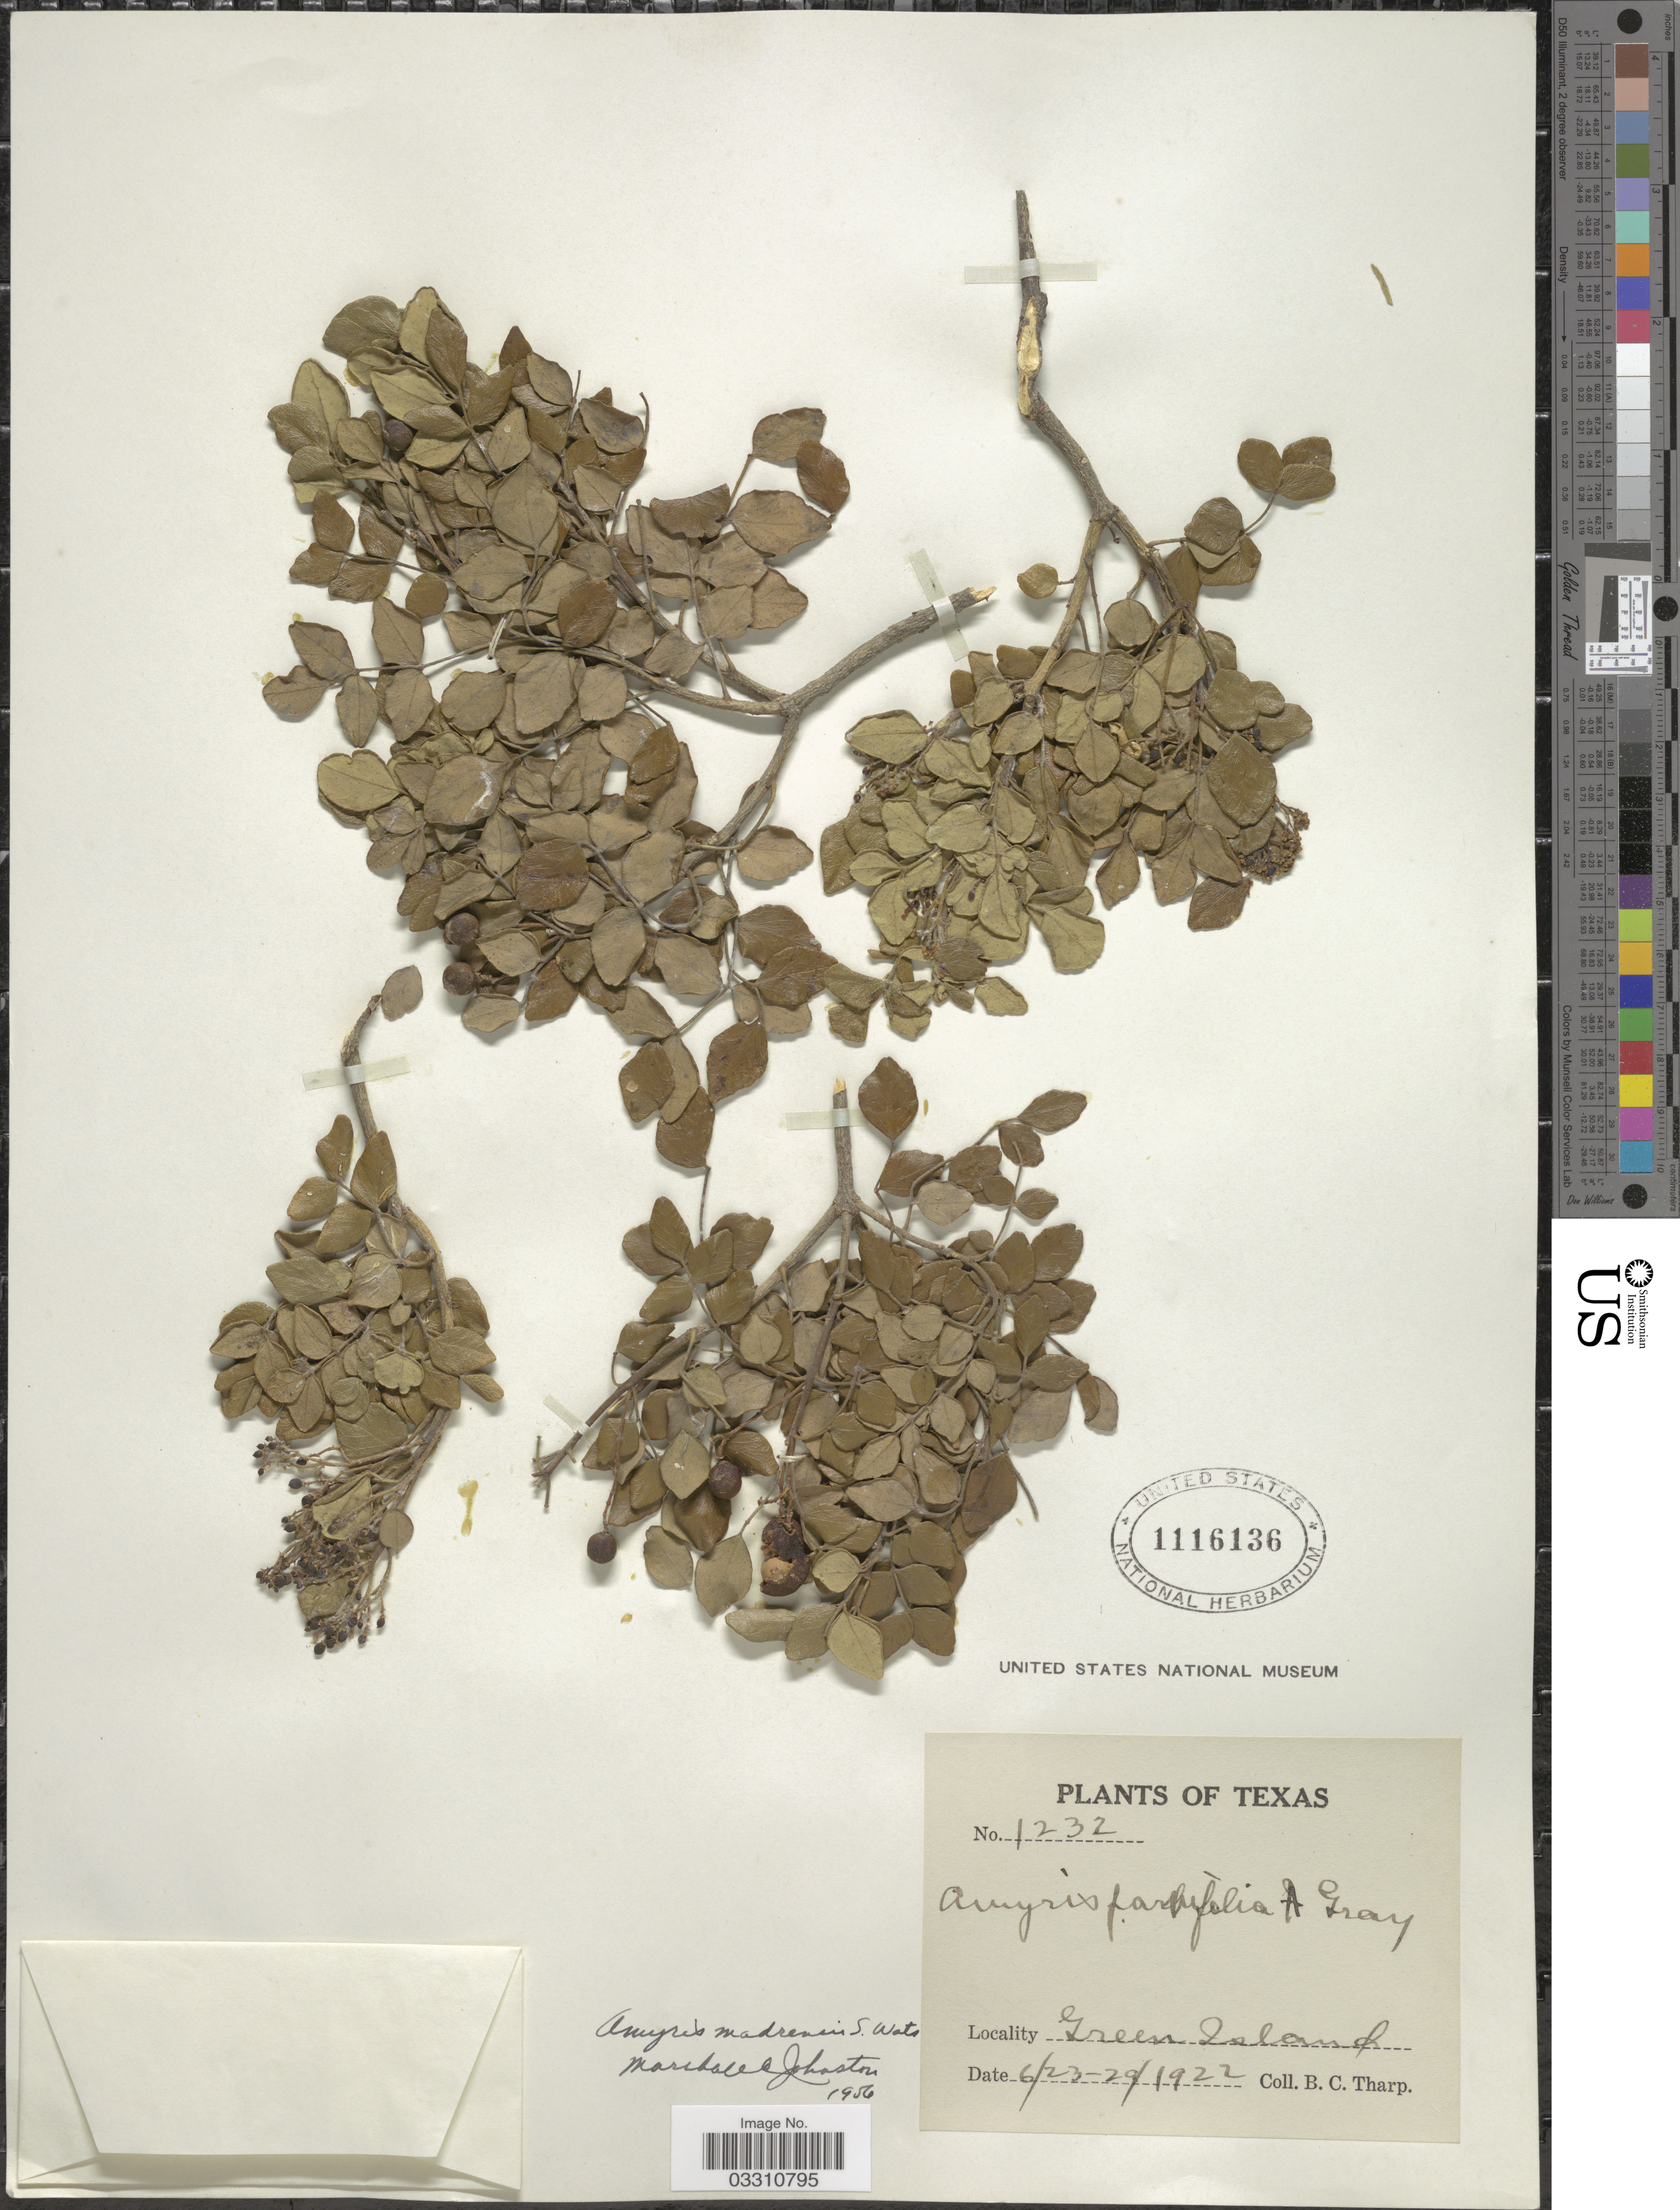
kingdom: Plantae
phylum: Tracheophyta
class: Magnoliopsida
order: Sapindales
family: Rutaceae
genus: Amyris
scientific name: Amyris madrensis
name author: S. Watson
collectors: B. C. Tharp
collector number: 1232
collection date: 1922-06-23/1922-06-29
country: United States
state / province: Texas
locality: Green Island.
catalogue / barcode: US 1116136